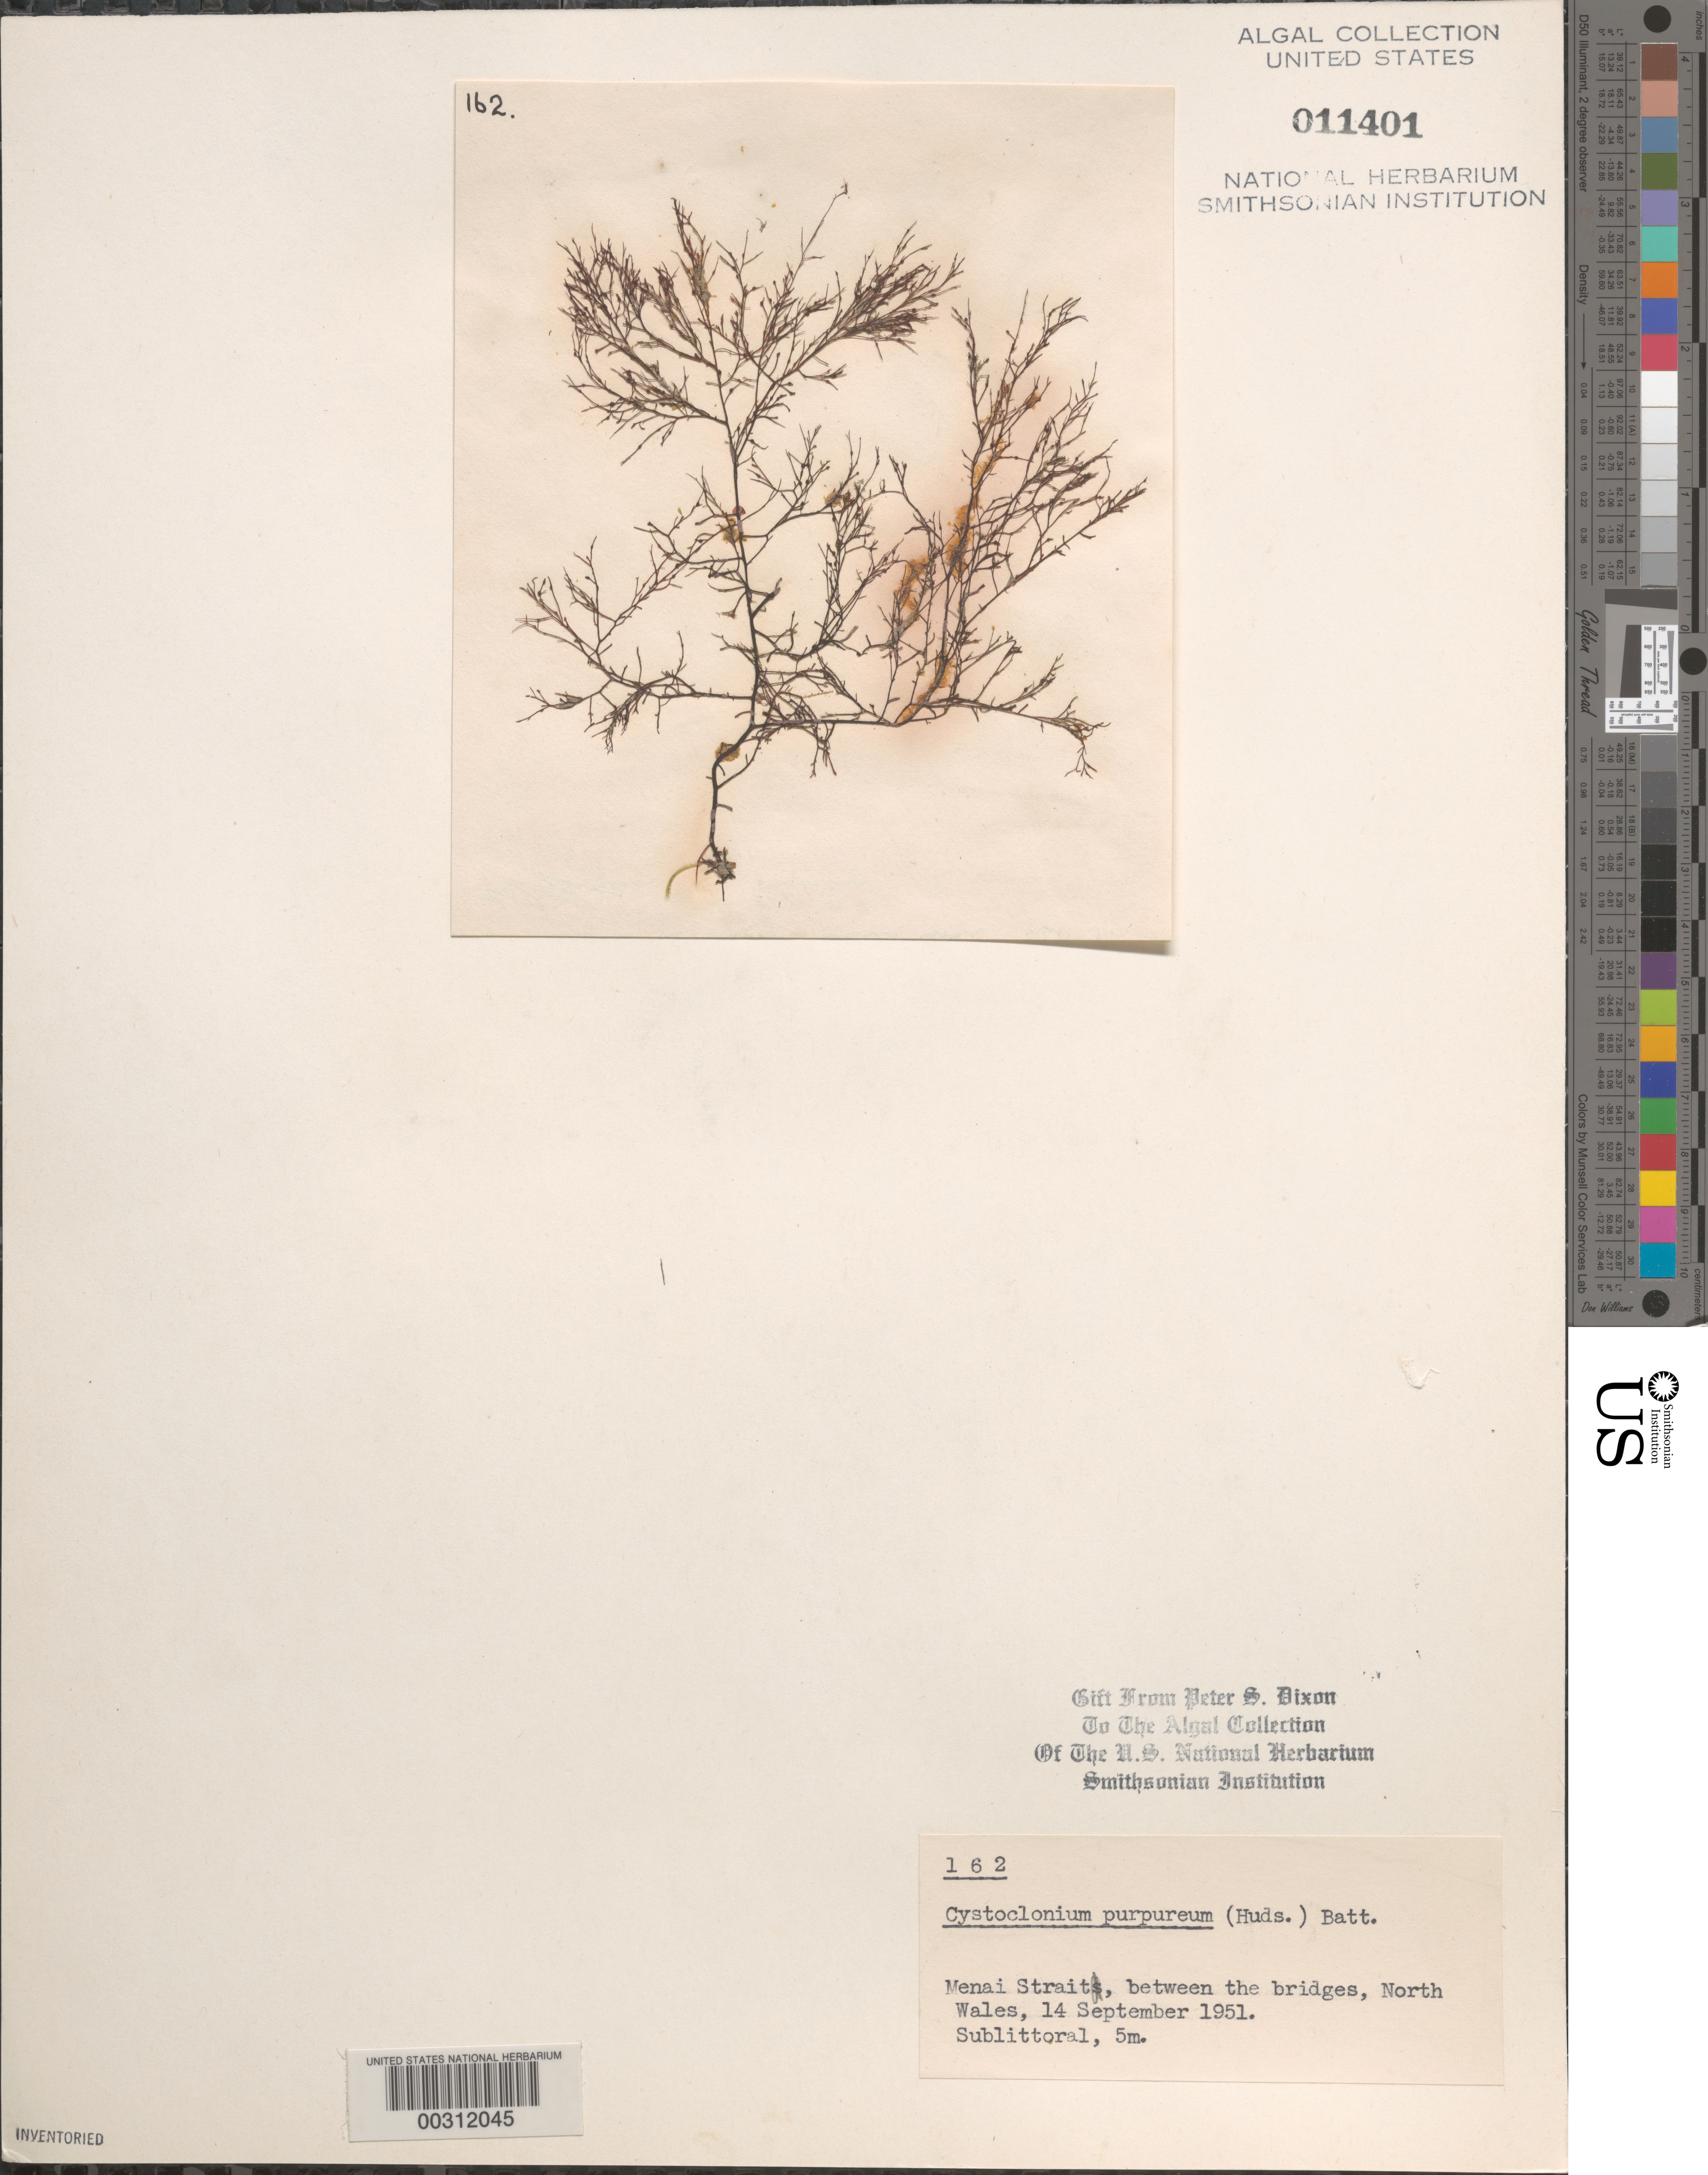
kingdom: Plantae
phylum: Rhodophyta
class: Florideophyceae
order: Gigartinales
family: Cystocloniaceae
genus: Cystoclonium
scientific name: Cystoclonium purpureum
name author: (Huds.) Batters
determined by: Dixon, P. S.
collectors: P. S. Dixon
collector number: PSD 162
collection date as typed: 14 Sep 1951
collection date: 1951-09-14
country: United Kingdom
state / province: Wales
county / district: Gwynedd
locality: Menai Strait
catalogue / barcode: US 11401